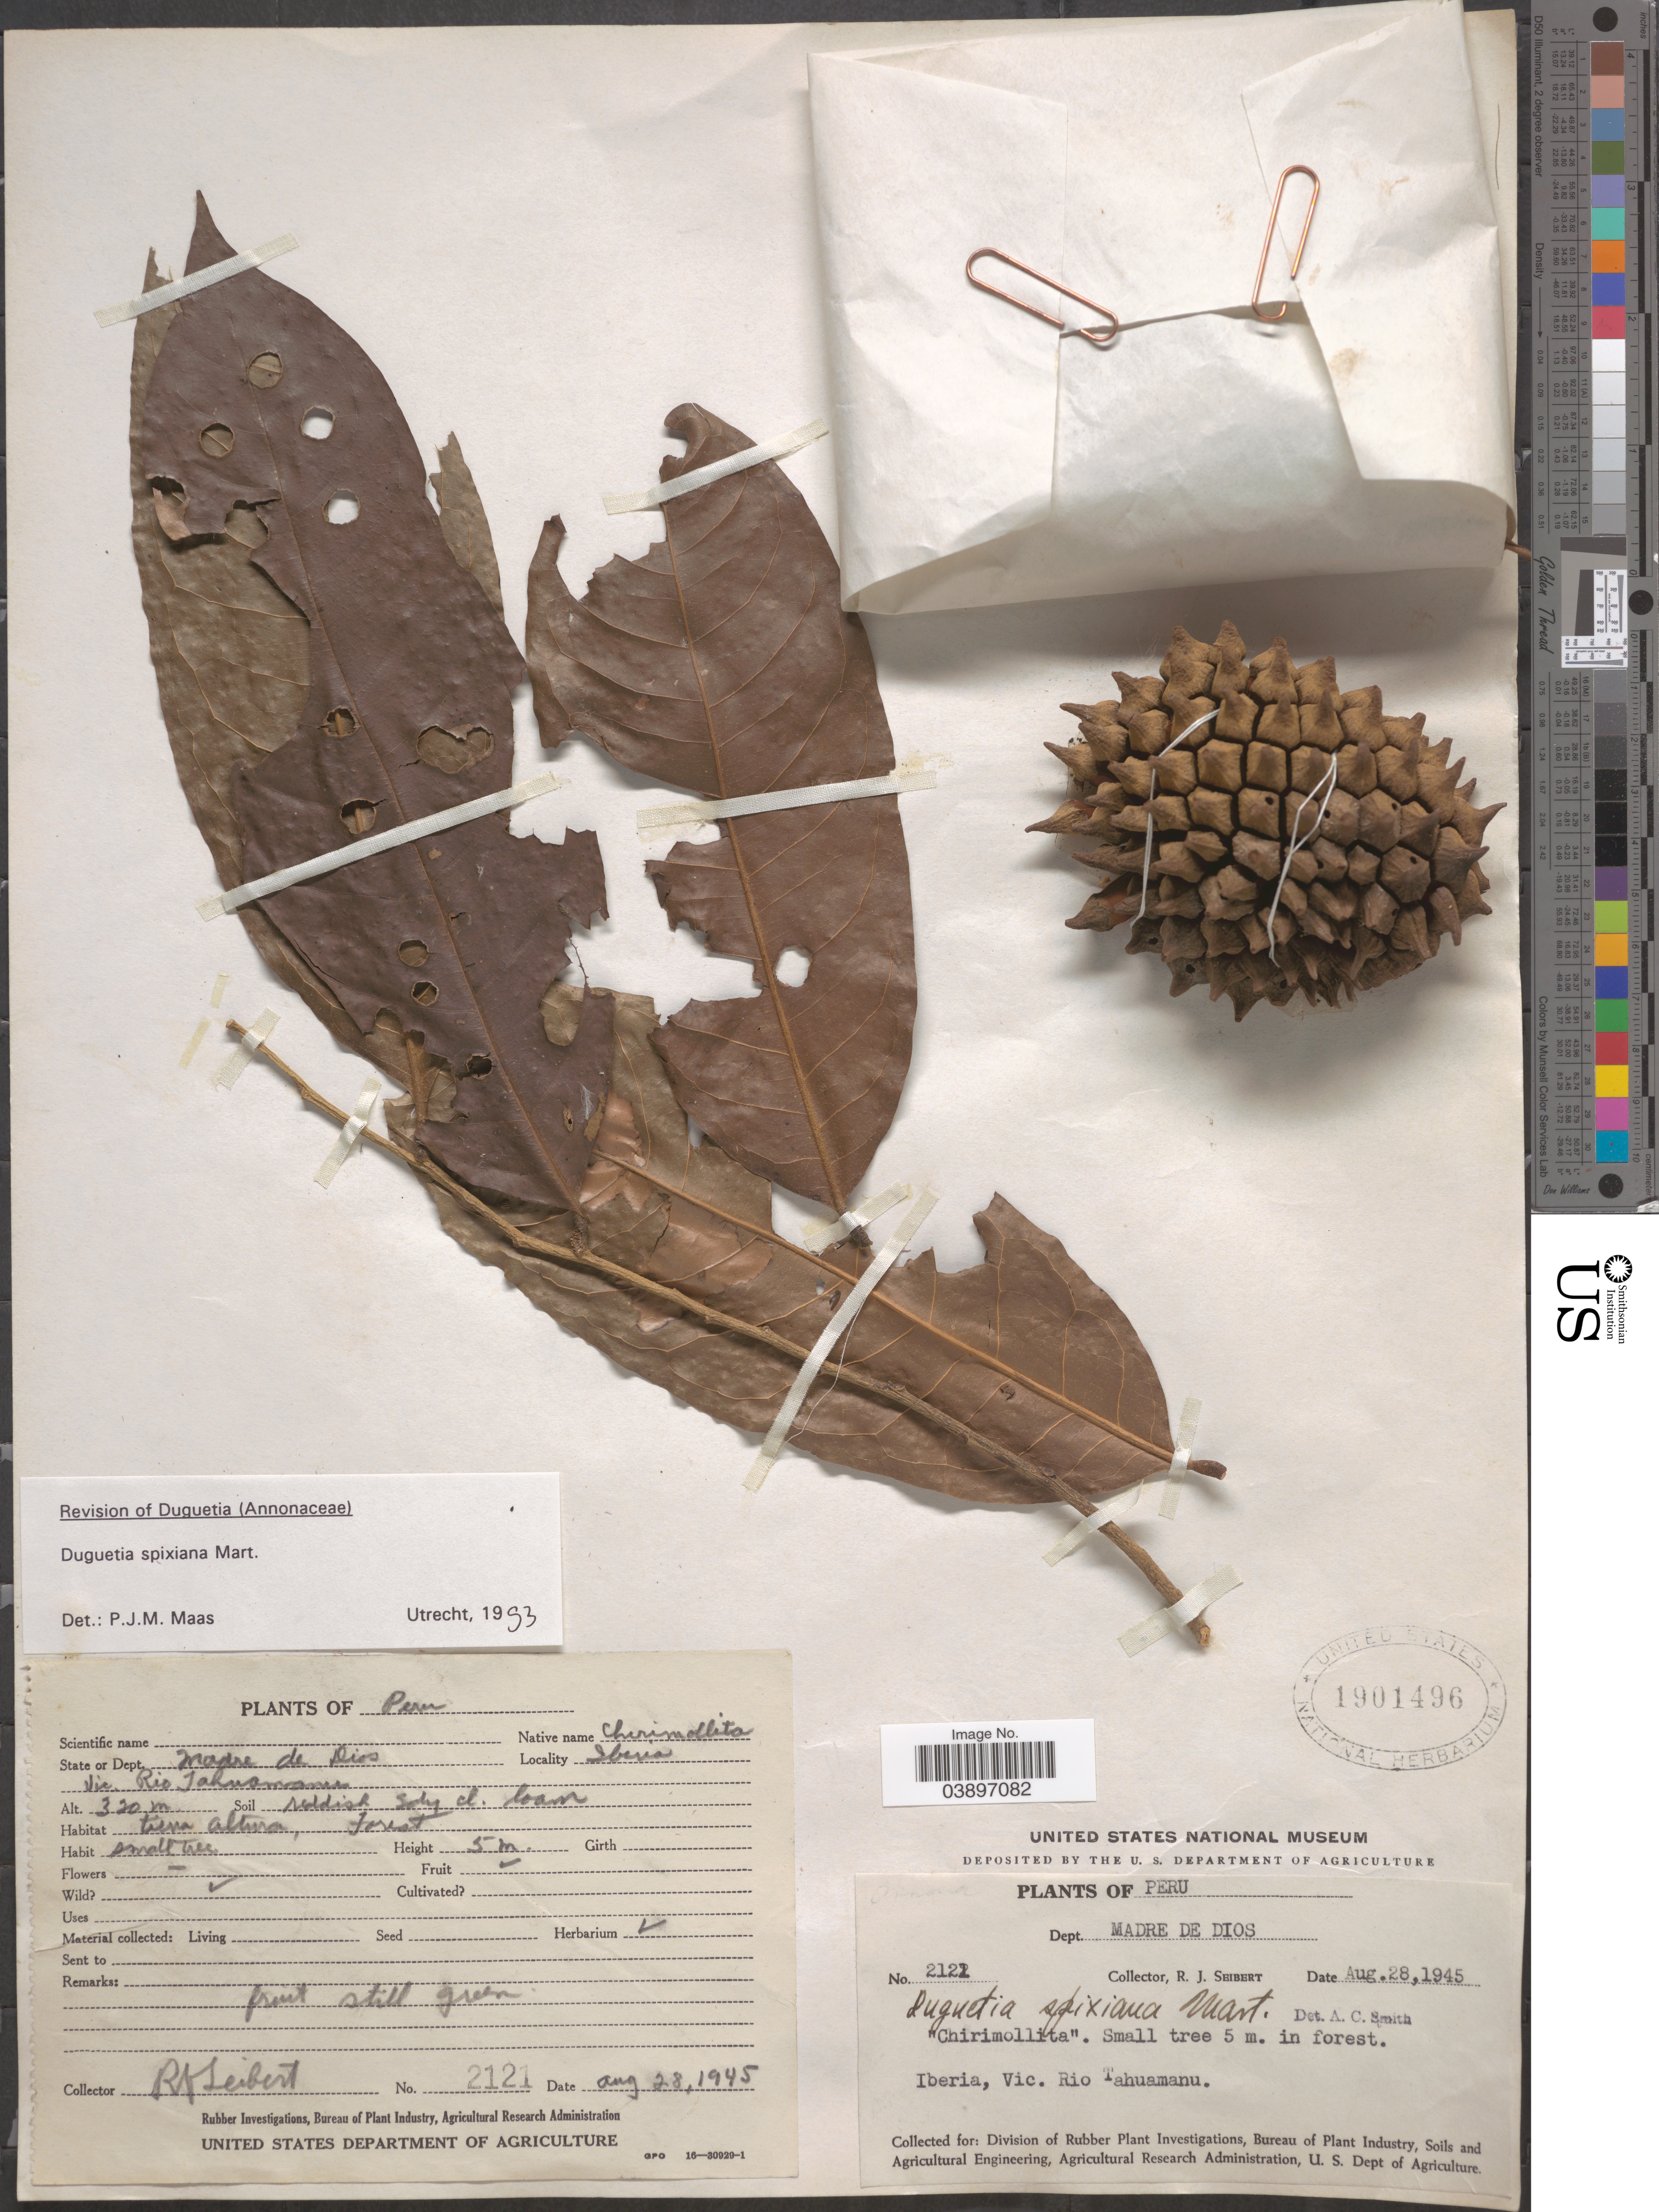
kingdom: Plantae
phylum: Tracheophyta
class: Magnoliopsida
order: Magnoliales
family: Annonaceae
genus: Duguetia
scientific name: Duguetia spixiana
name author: Mart.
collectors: R. J. Seibert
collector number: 2121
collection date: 1945-08-28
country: Peru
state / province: Madre de Dios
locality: Dept. Madre de Dios. Iberia, Vic. Rio Tahuamanu.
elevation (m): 320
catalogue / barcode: US 1901496